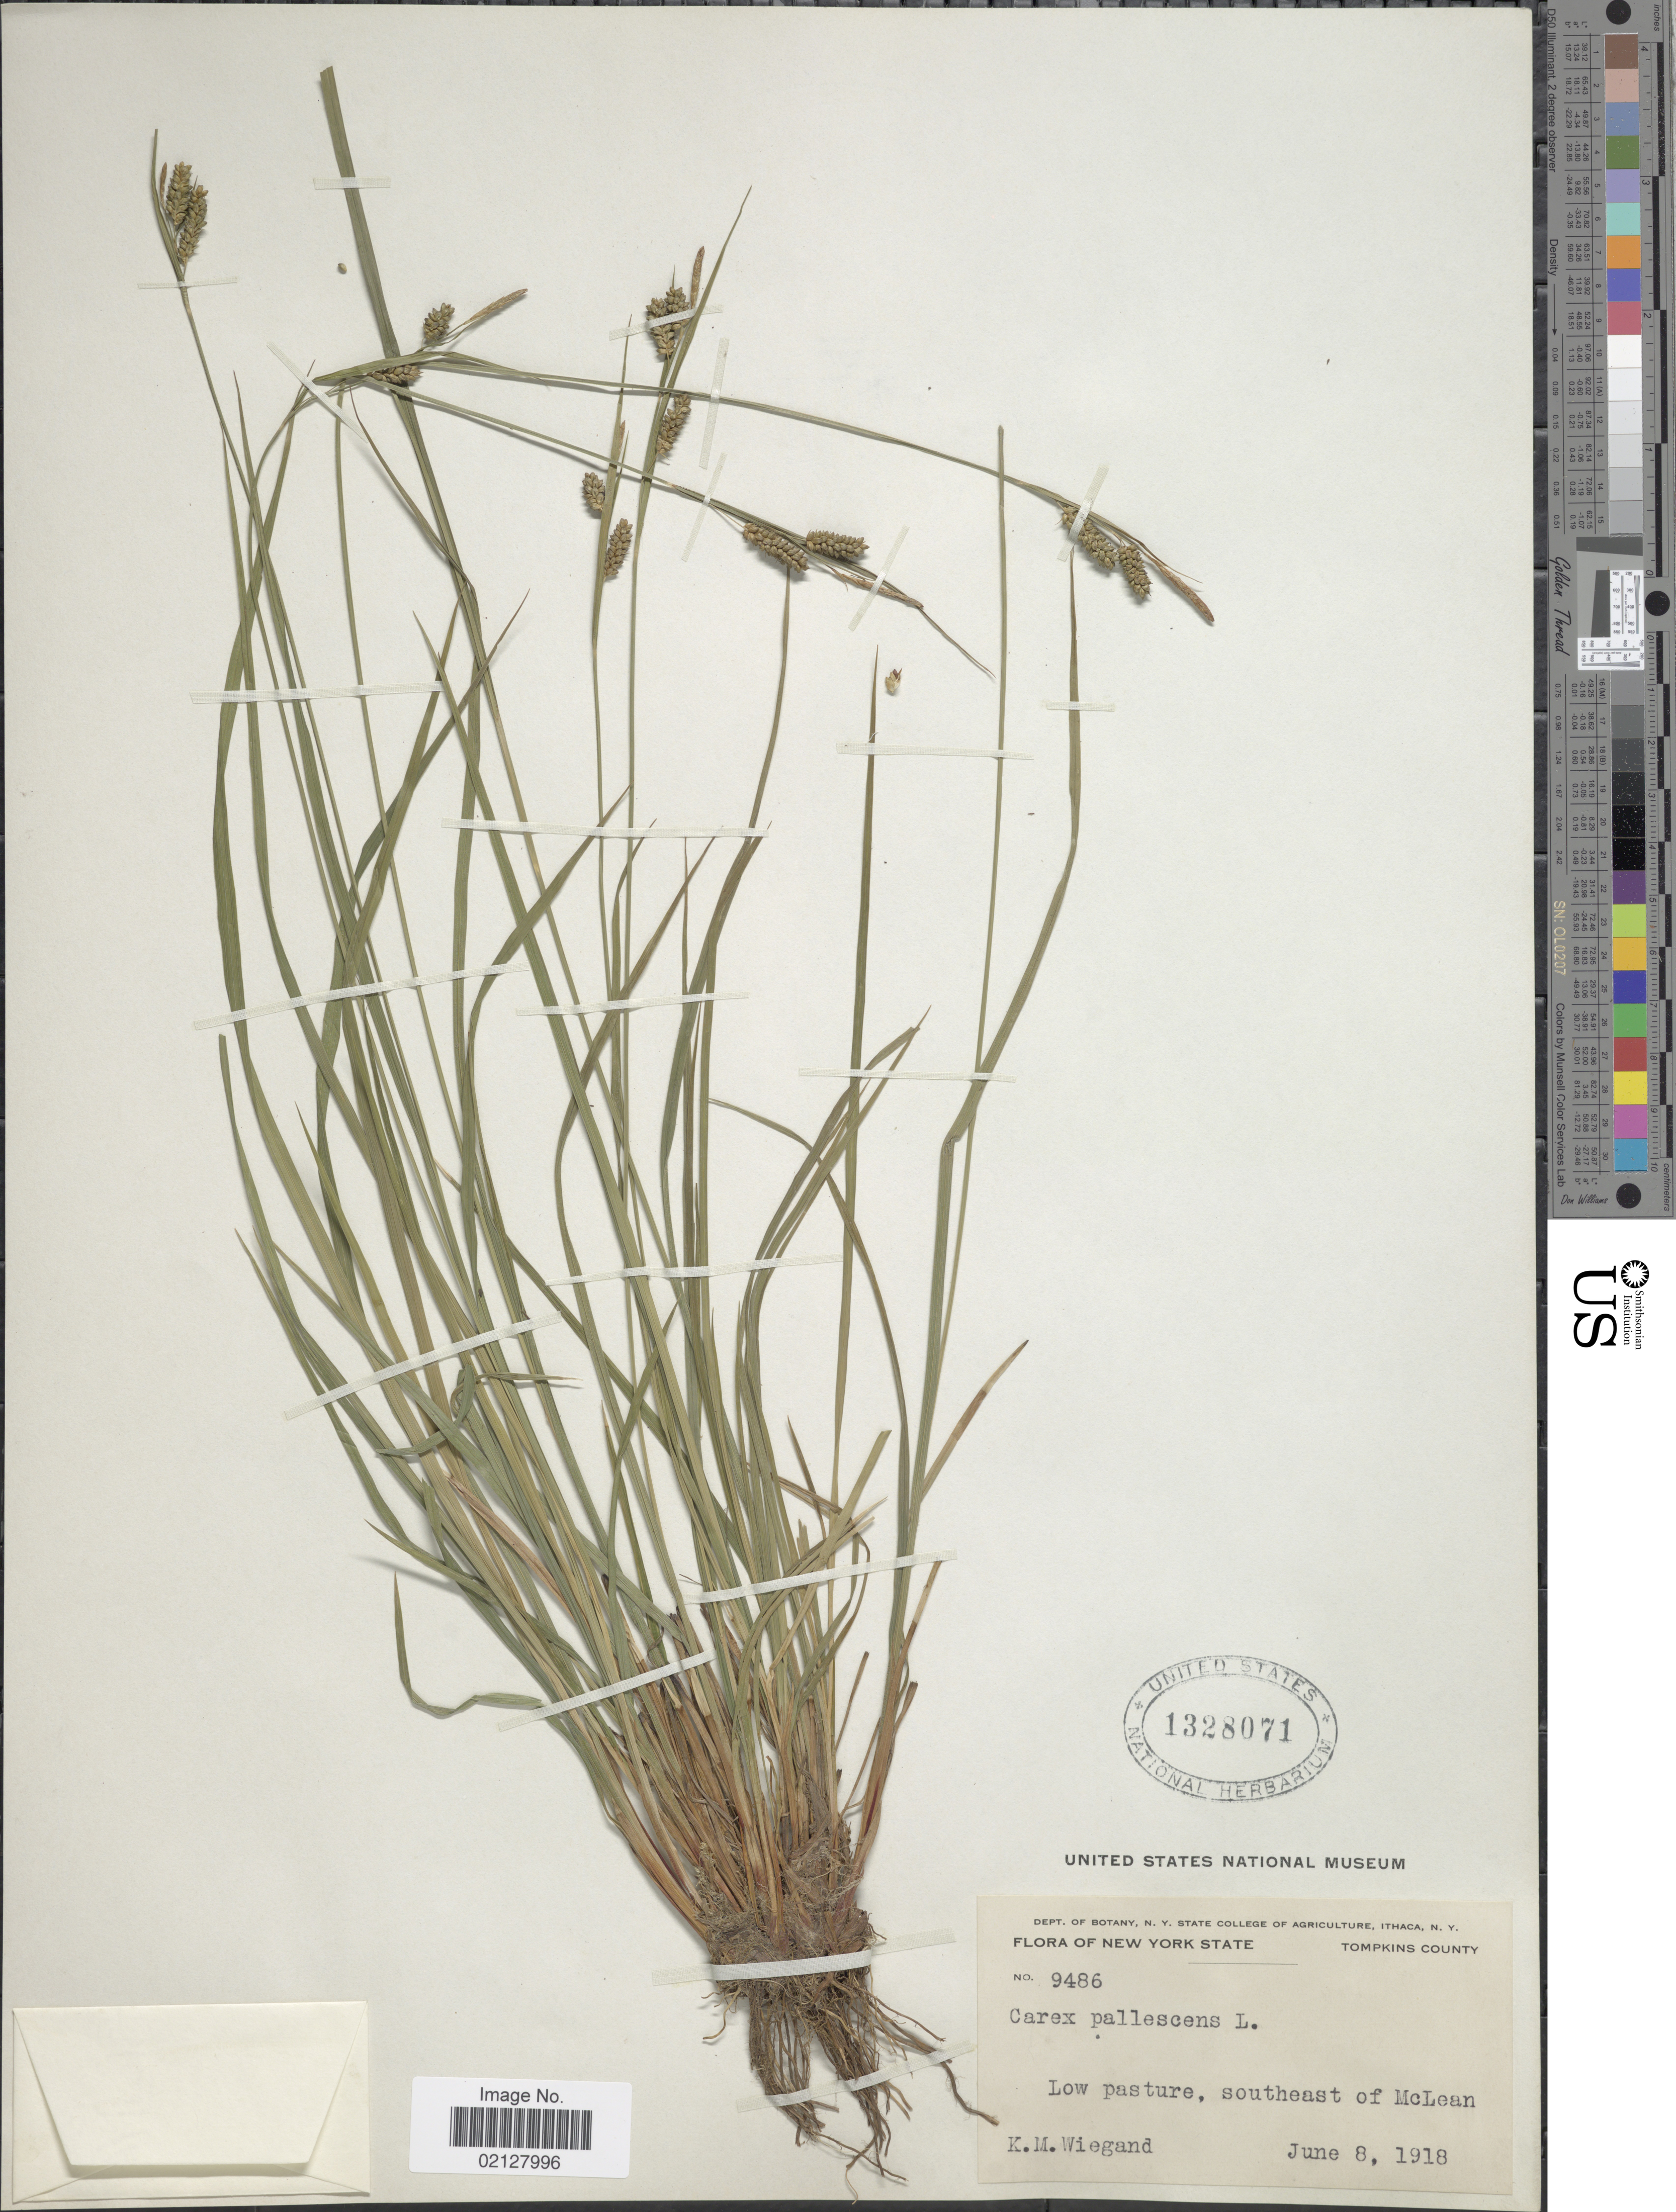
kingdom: Plantae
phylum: Tracheophyta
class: Liliopsida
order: Poales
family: Cyperaceae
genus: Carex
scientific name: Carex pallescens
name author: L.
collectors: K. M. Wiegand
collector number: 9486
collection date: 1918-06-08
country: United States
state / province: New York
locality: Tompkins County. Low Pasture, southeast of McLean.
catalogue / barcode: US 1328071